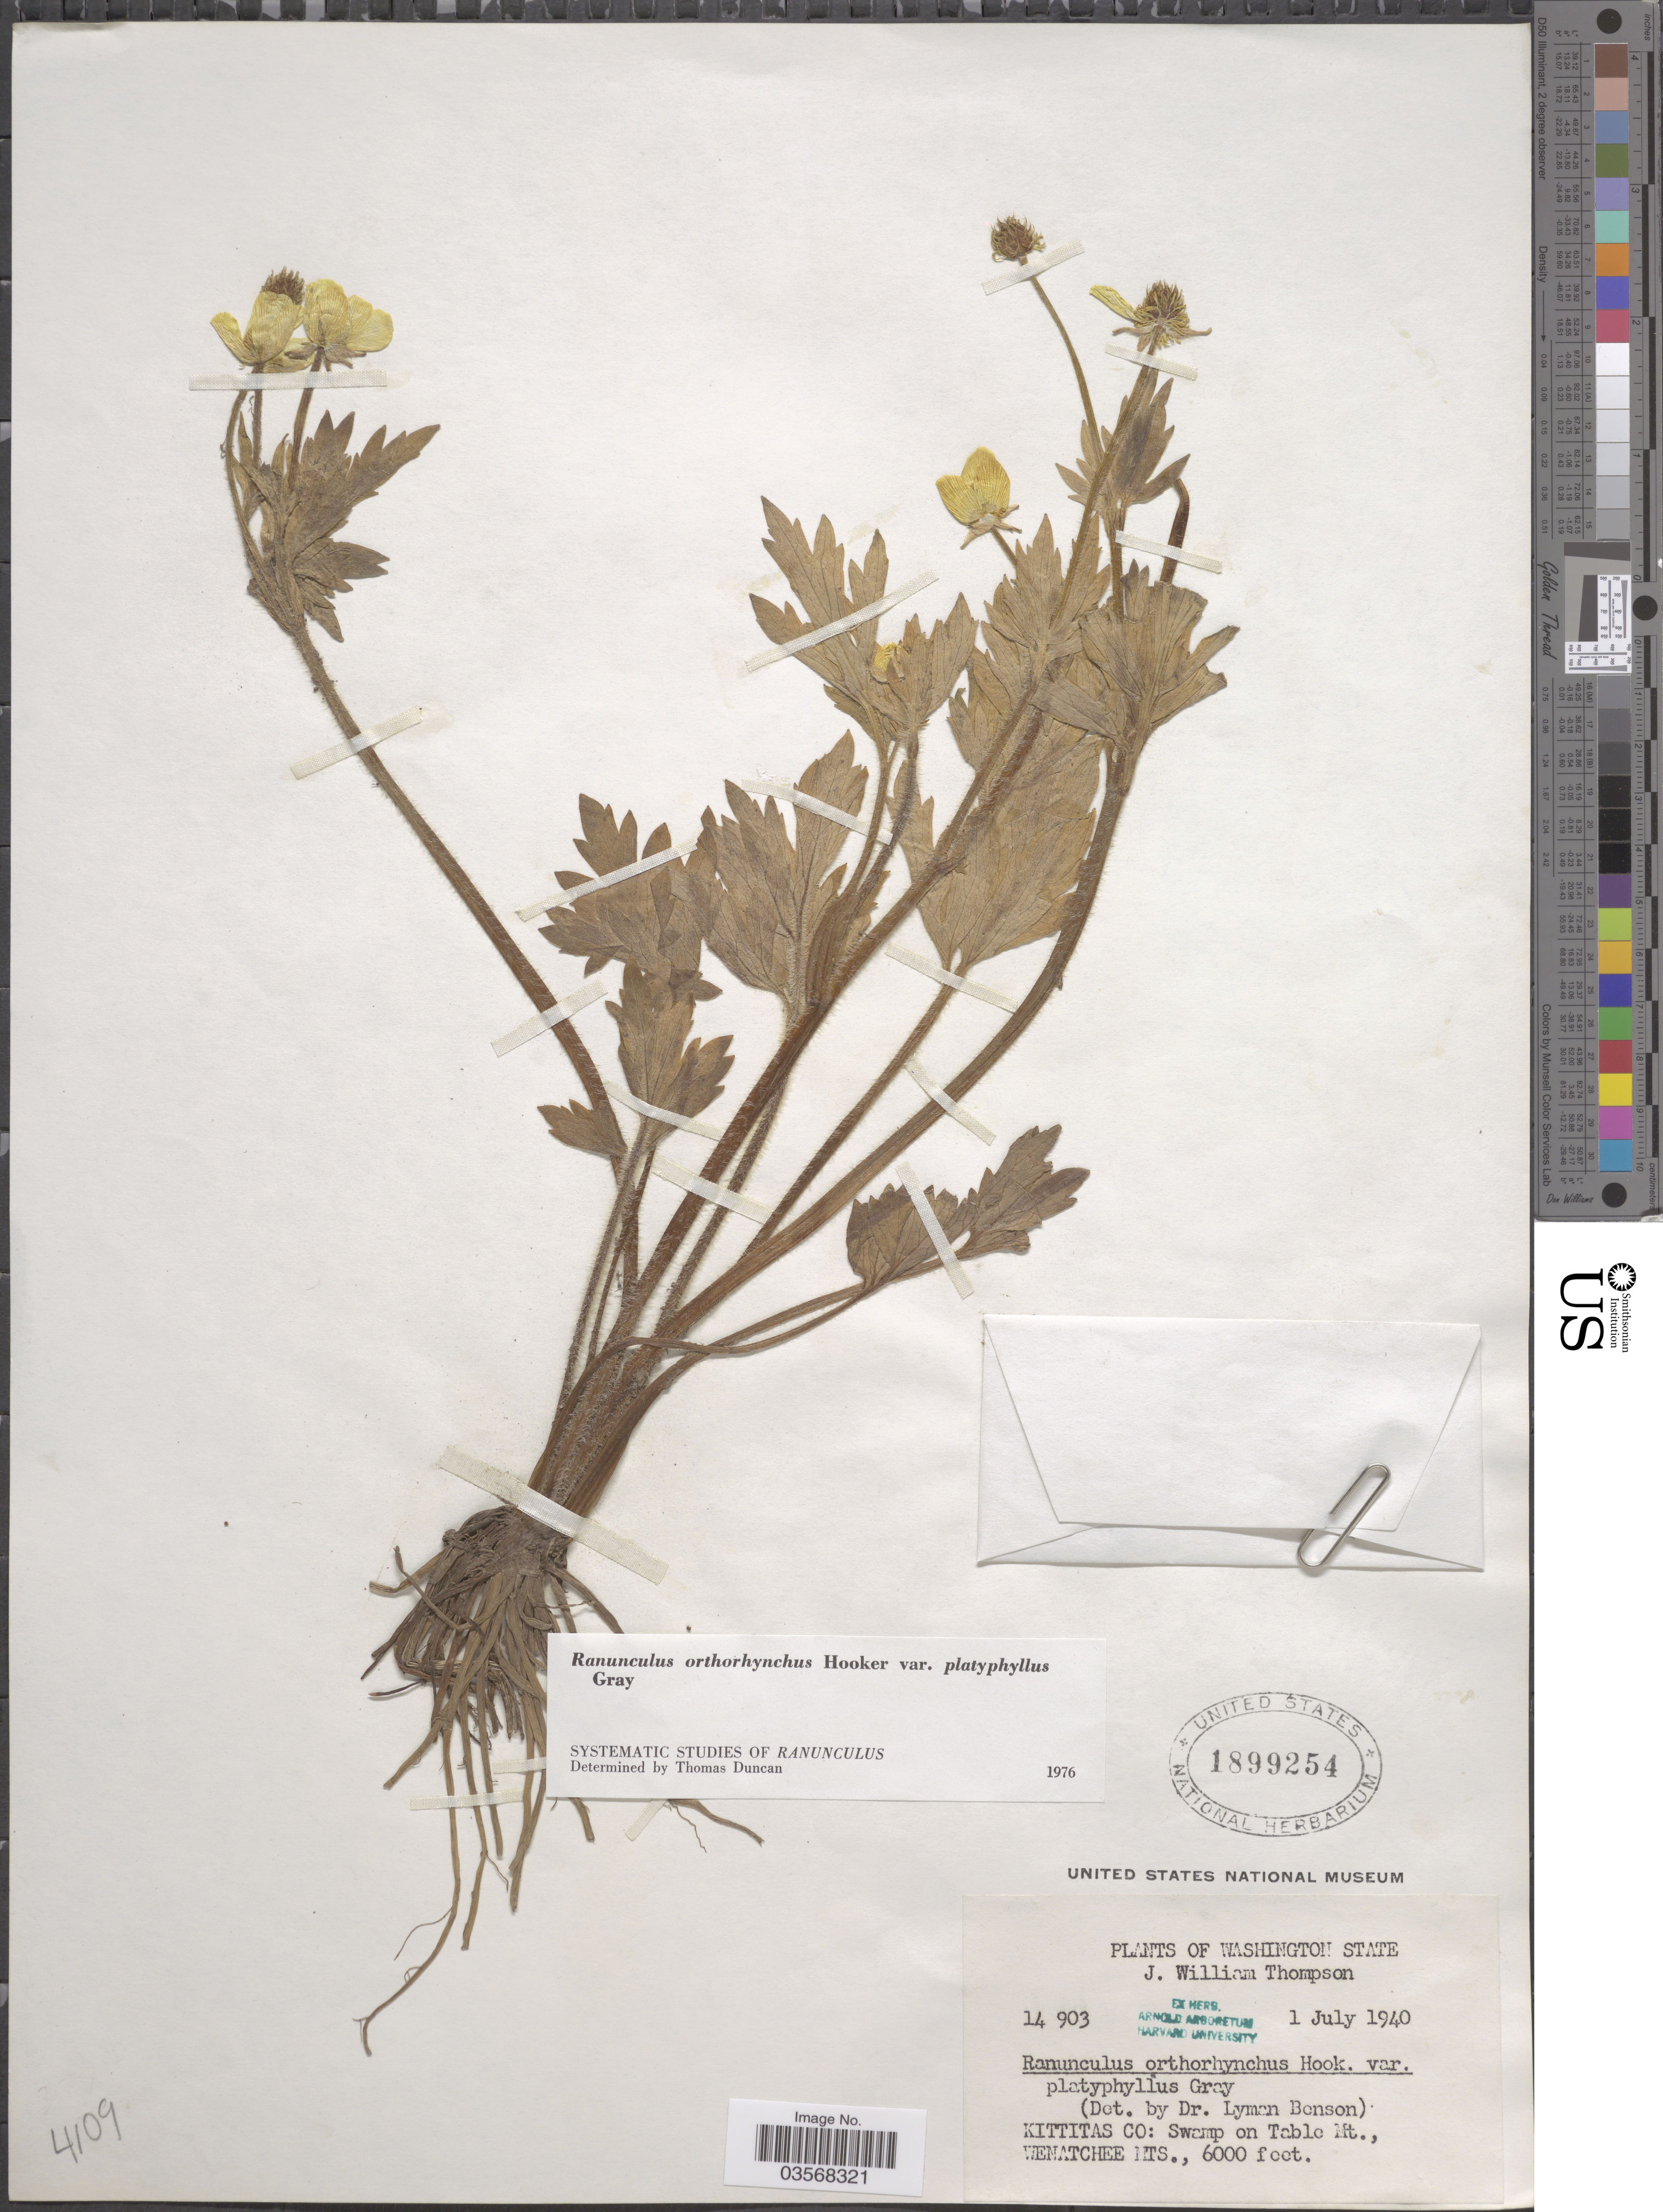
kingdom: Plantae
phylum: Tracheophyta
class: Magnoliopsida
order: Ranunculales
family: Ranunculaceae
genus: Ranunculus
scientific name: Ranunculus orthorhynchus var. platyphyllus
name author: A. Gray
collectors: J. W. Thompson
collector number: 14903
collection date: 1940-07-01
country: United States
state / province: Washington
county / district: Kittitas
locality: Kittitas Co: Swamp on Table Mt., Wenatchee Mts.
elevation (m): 1829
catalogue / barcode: US 1899254